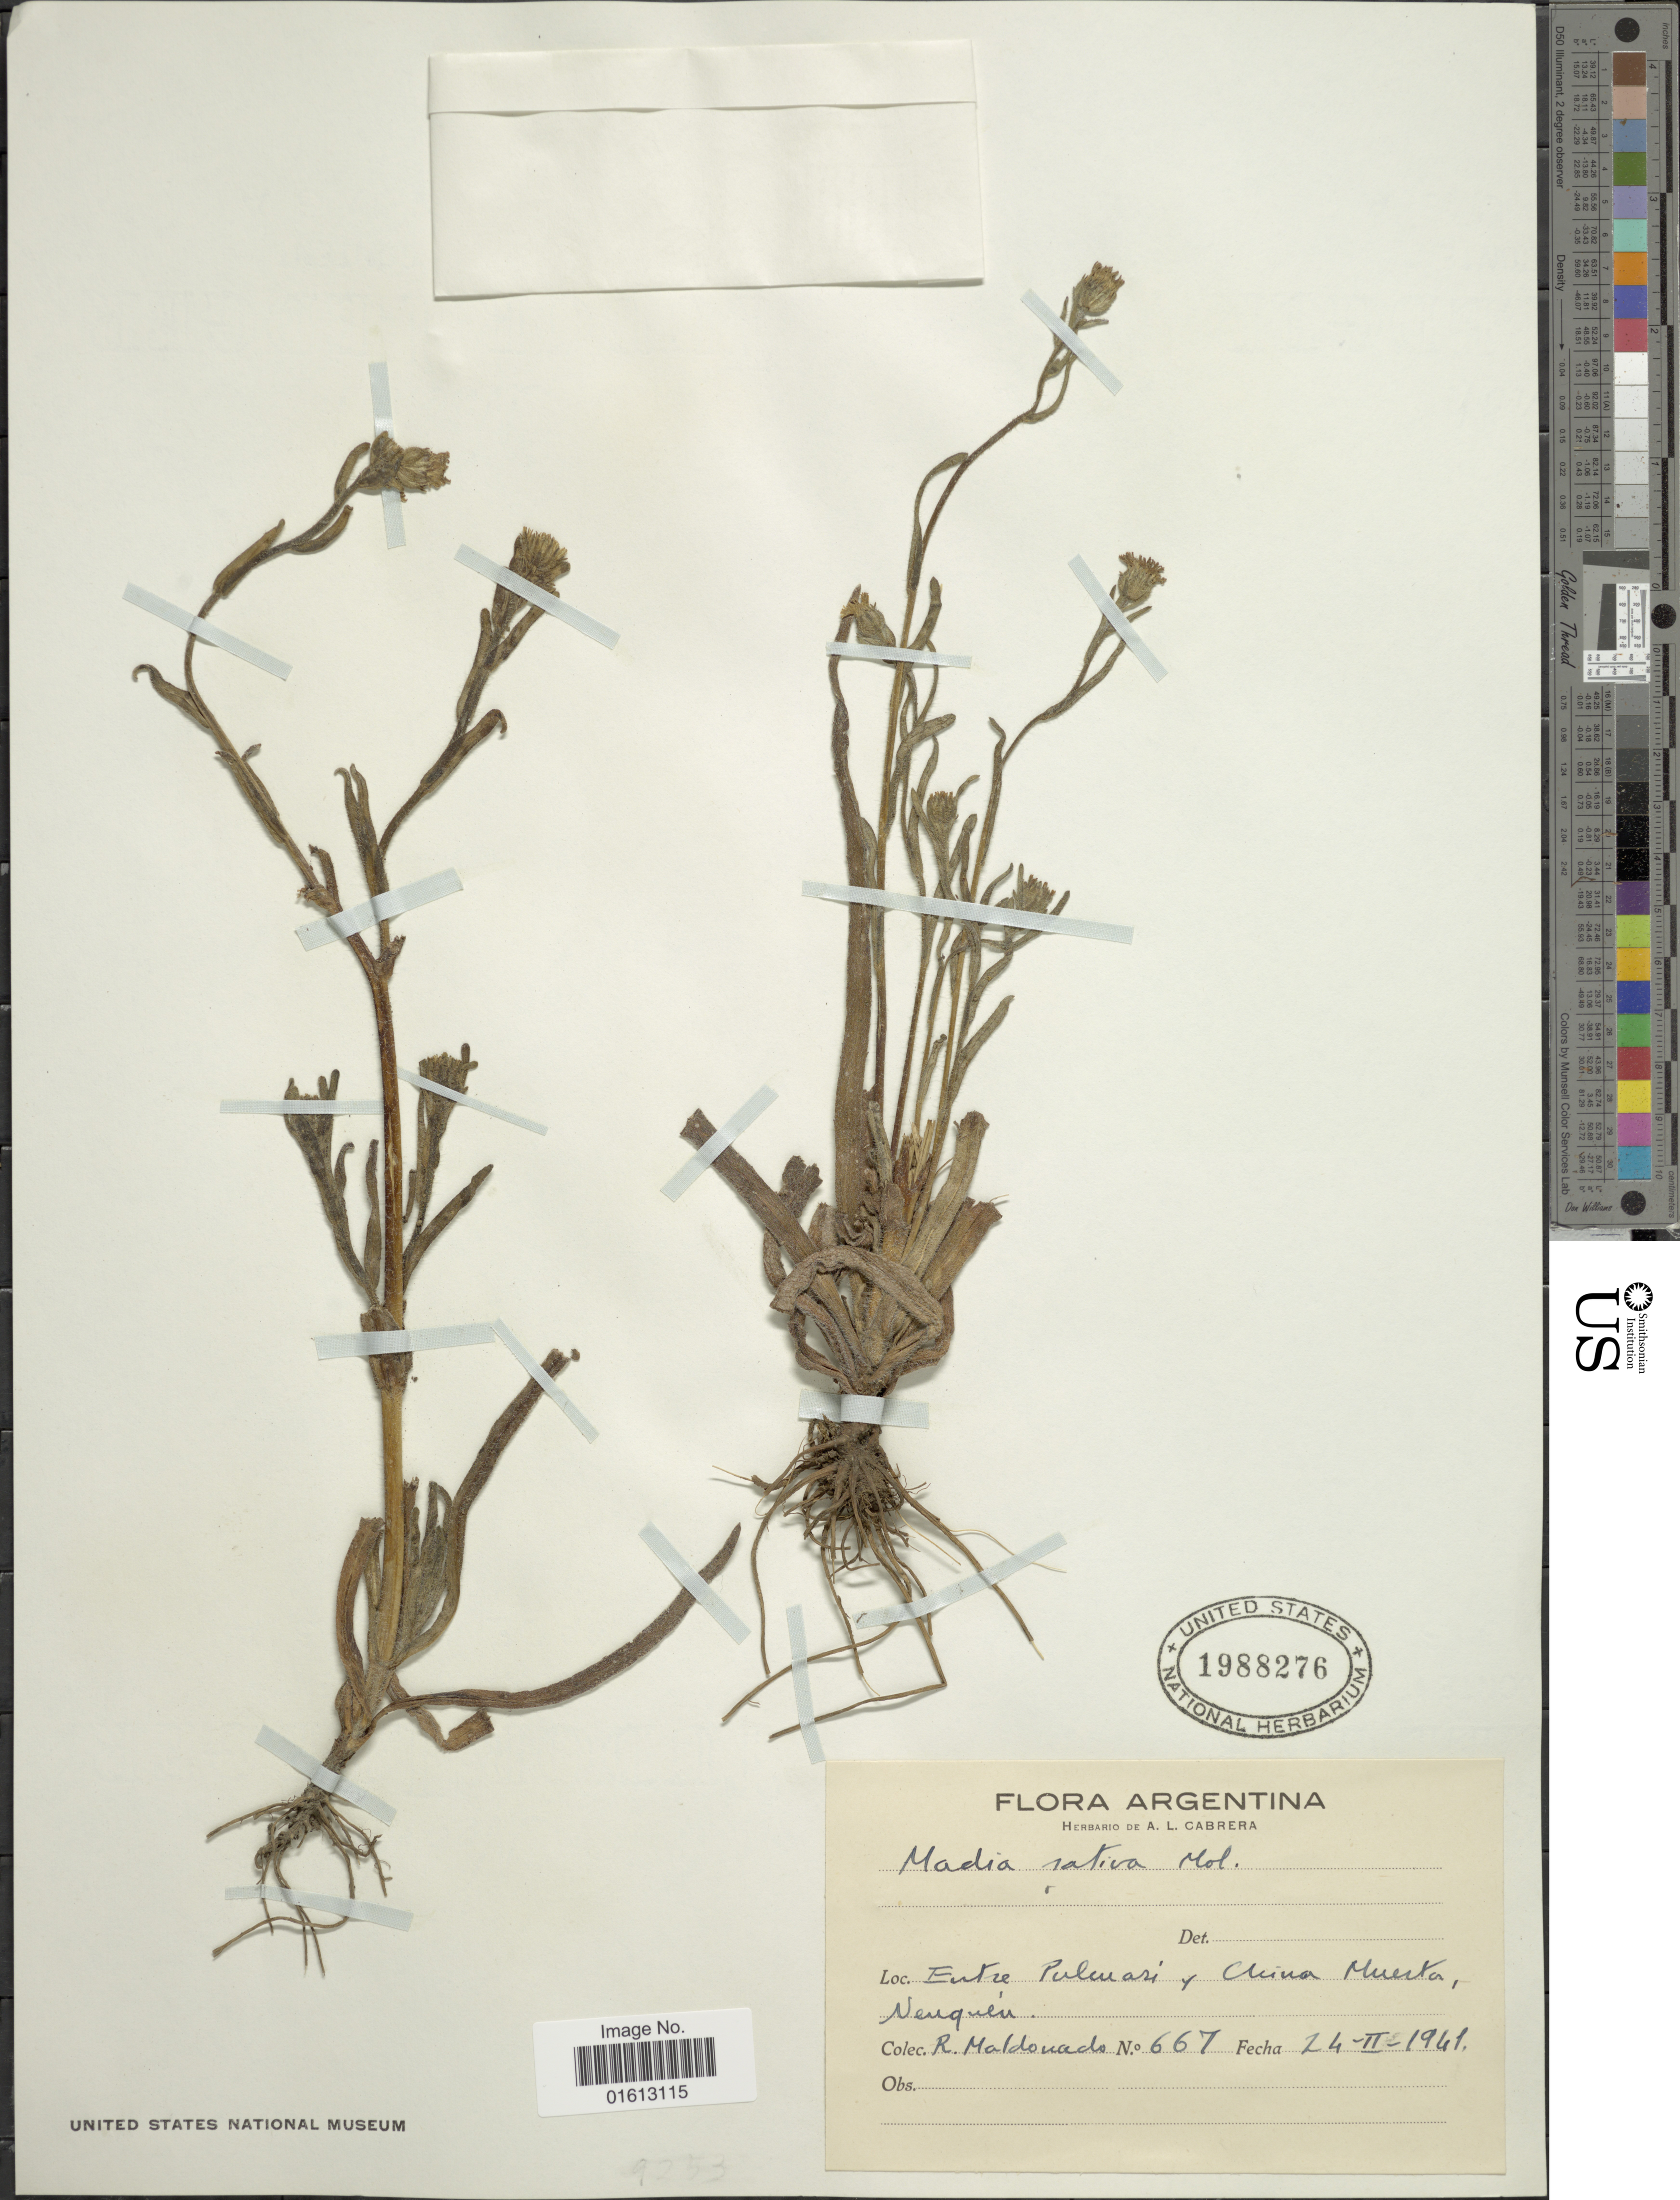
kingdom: Plantae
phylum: Tracheophyta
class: Magnoliopsida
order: Asterales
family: Asteraceae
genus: Madia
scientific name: Madia sativa subsp. sativa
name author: Molina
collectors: R. Maldonado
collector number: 667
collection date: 1941-02-24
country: Argentina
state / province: Neuquen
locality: Argentina, Entre Pulmari y China Muerta, Neuquen.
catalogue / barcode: US 1988276